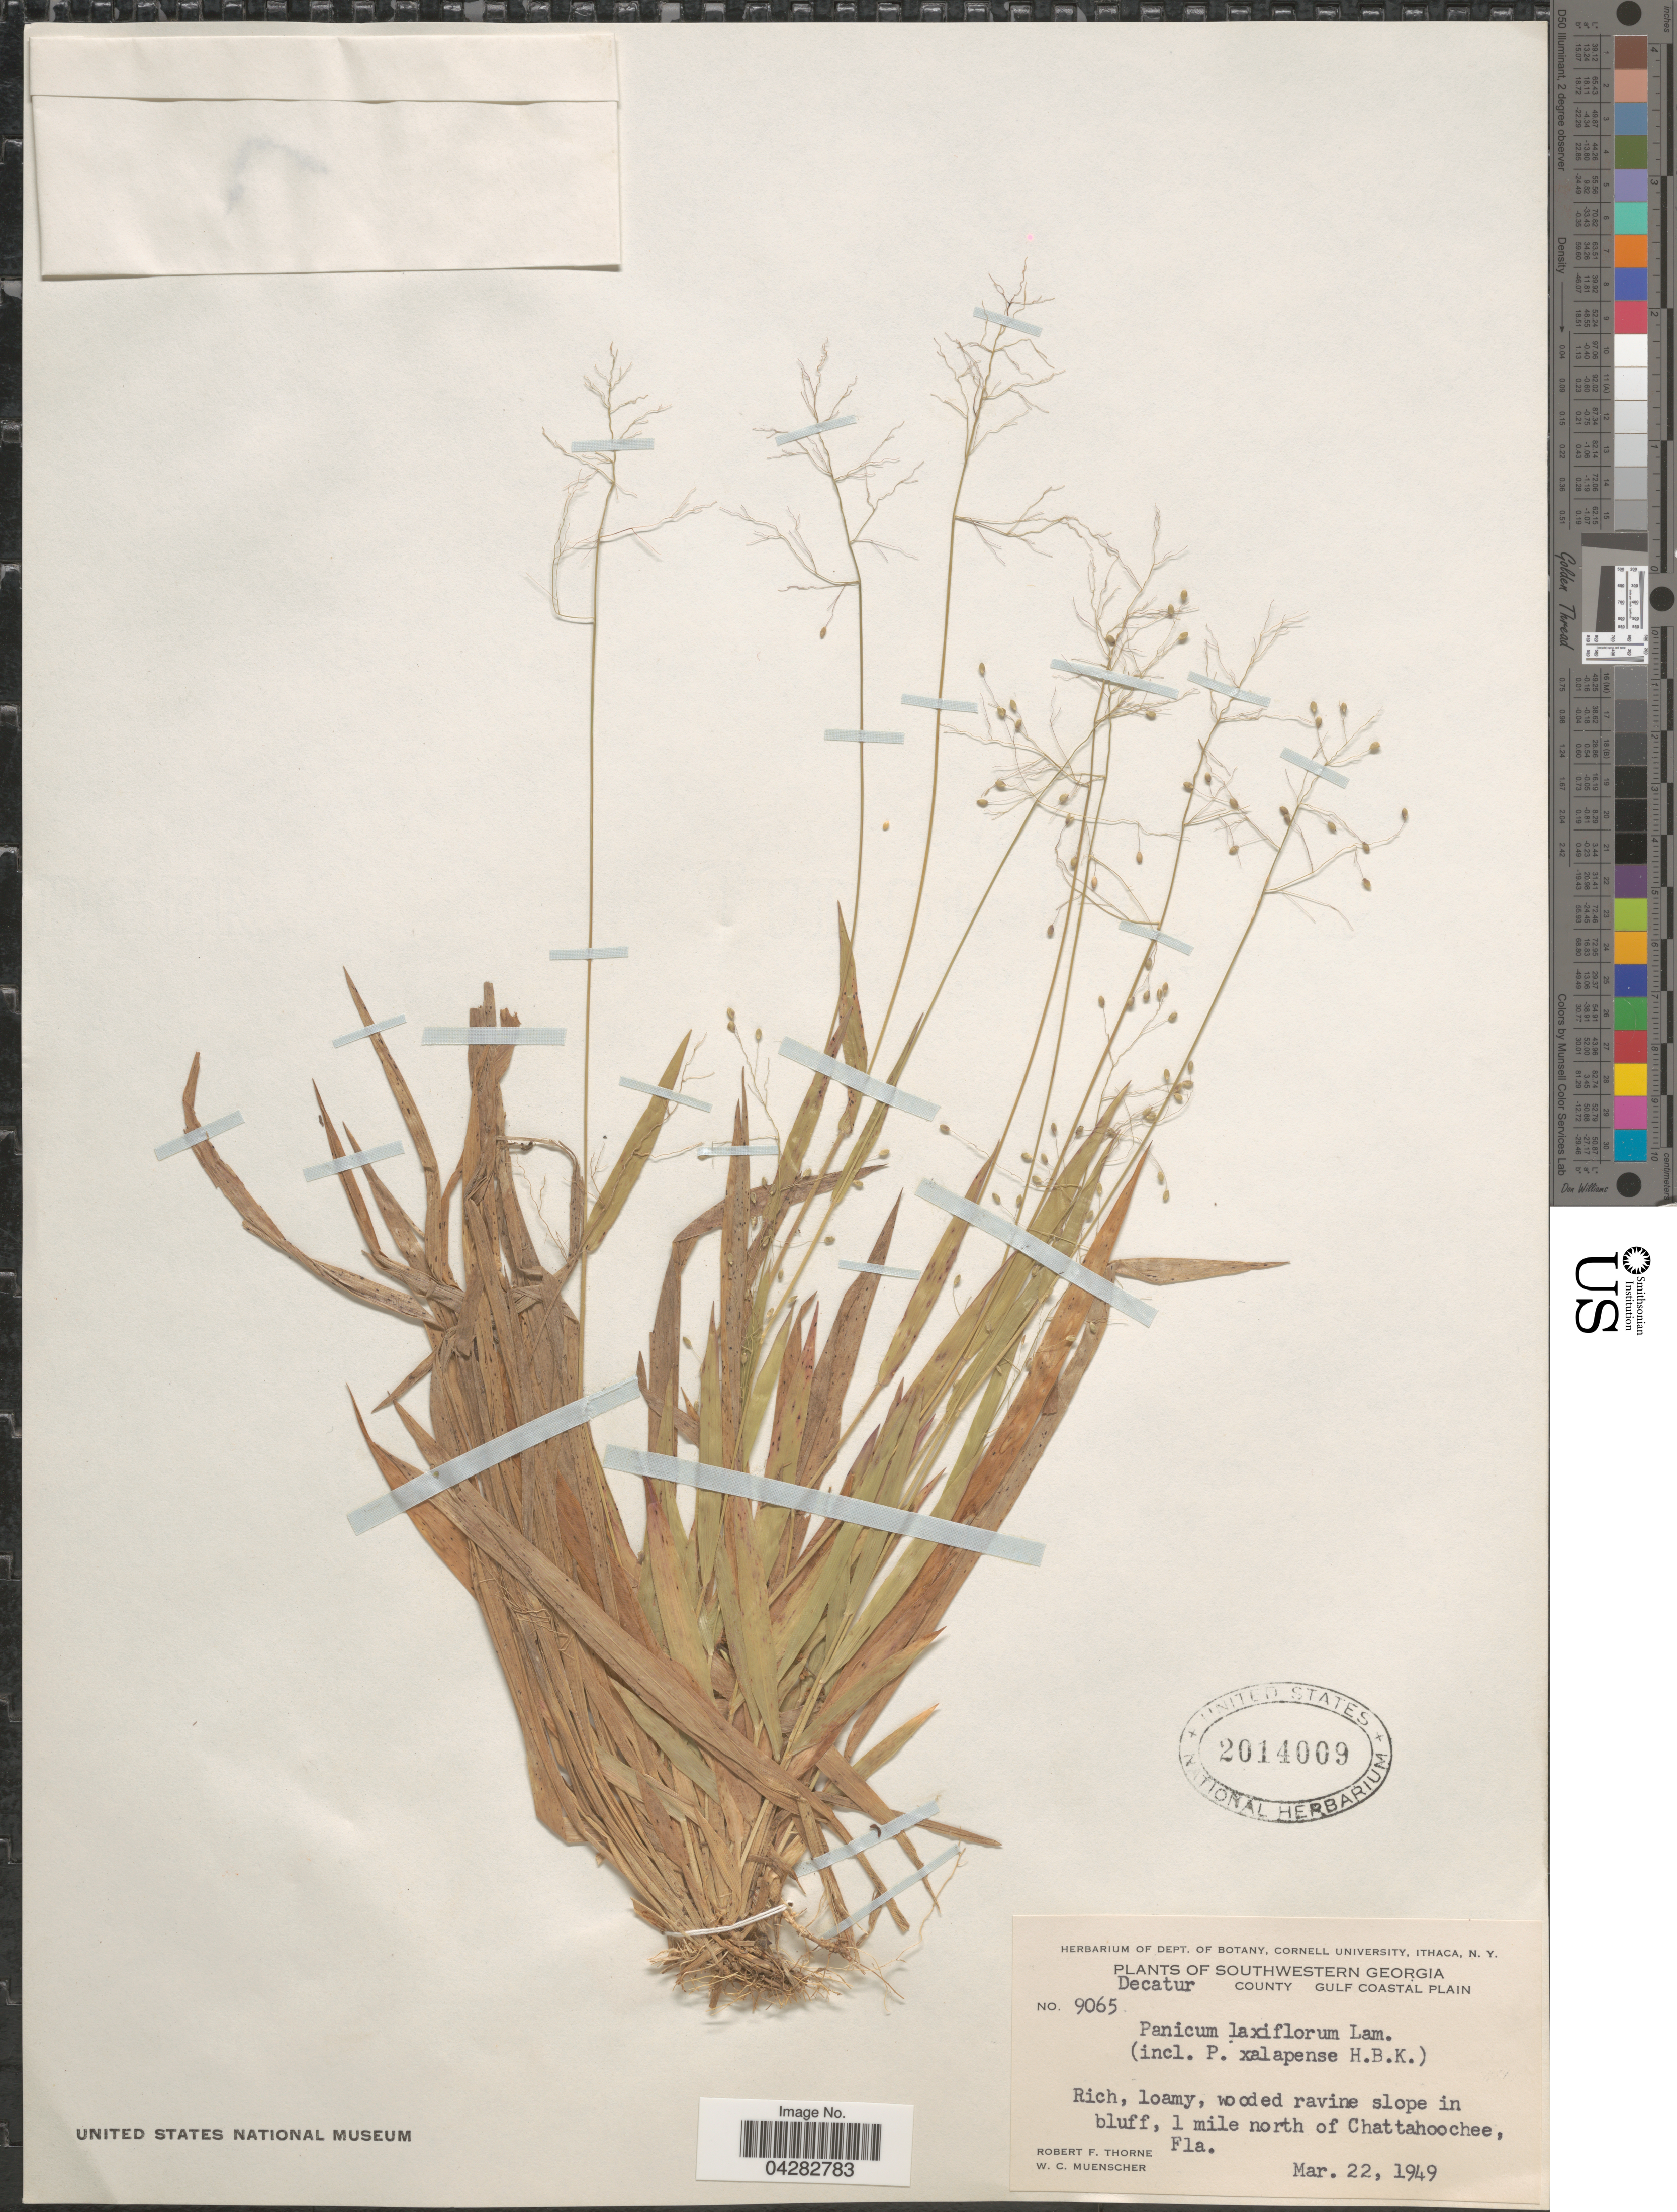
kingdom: Plantae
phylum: Tracheophyta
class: Liliopsida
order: Poales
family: Poaceae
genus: Dichanthelium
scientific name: Dichanthelium laxiflorum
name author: (Lam.) Gould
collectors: R. F. Thorne & W. Muenscher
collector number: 9065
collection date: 1949-03-22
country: United States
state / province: Florida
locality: Southwestern Georgia [unsure placement]. Decatur County Gulf Coastal Plain. Rich, loamy, wooded ravine slope in bluff, 1 mile north of Chattahoochee.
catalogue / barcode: US 2014009